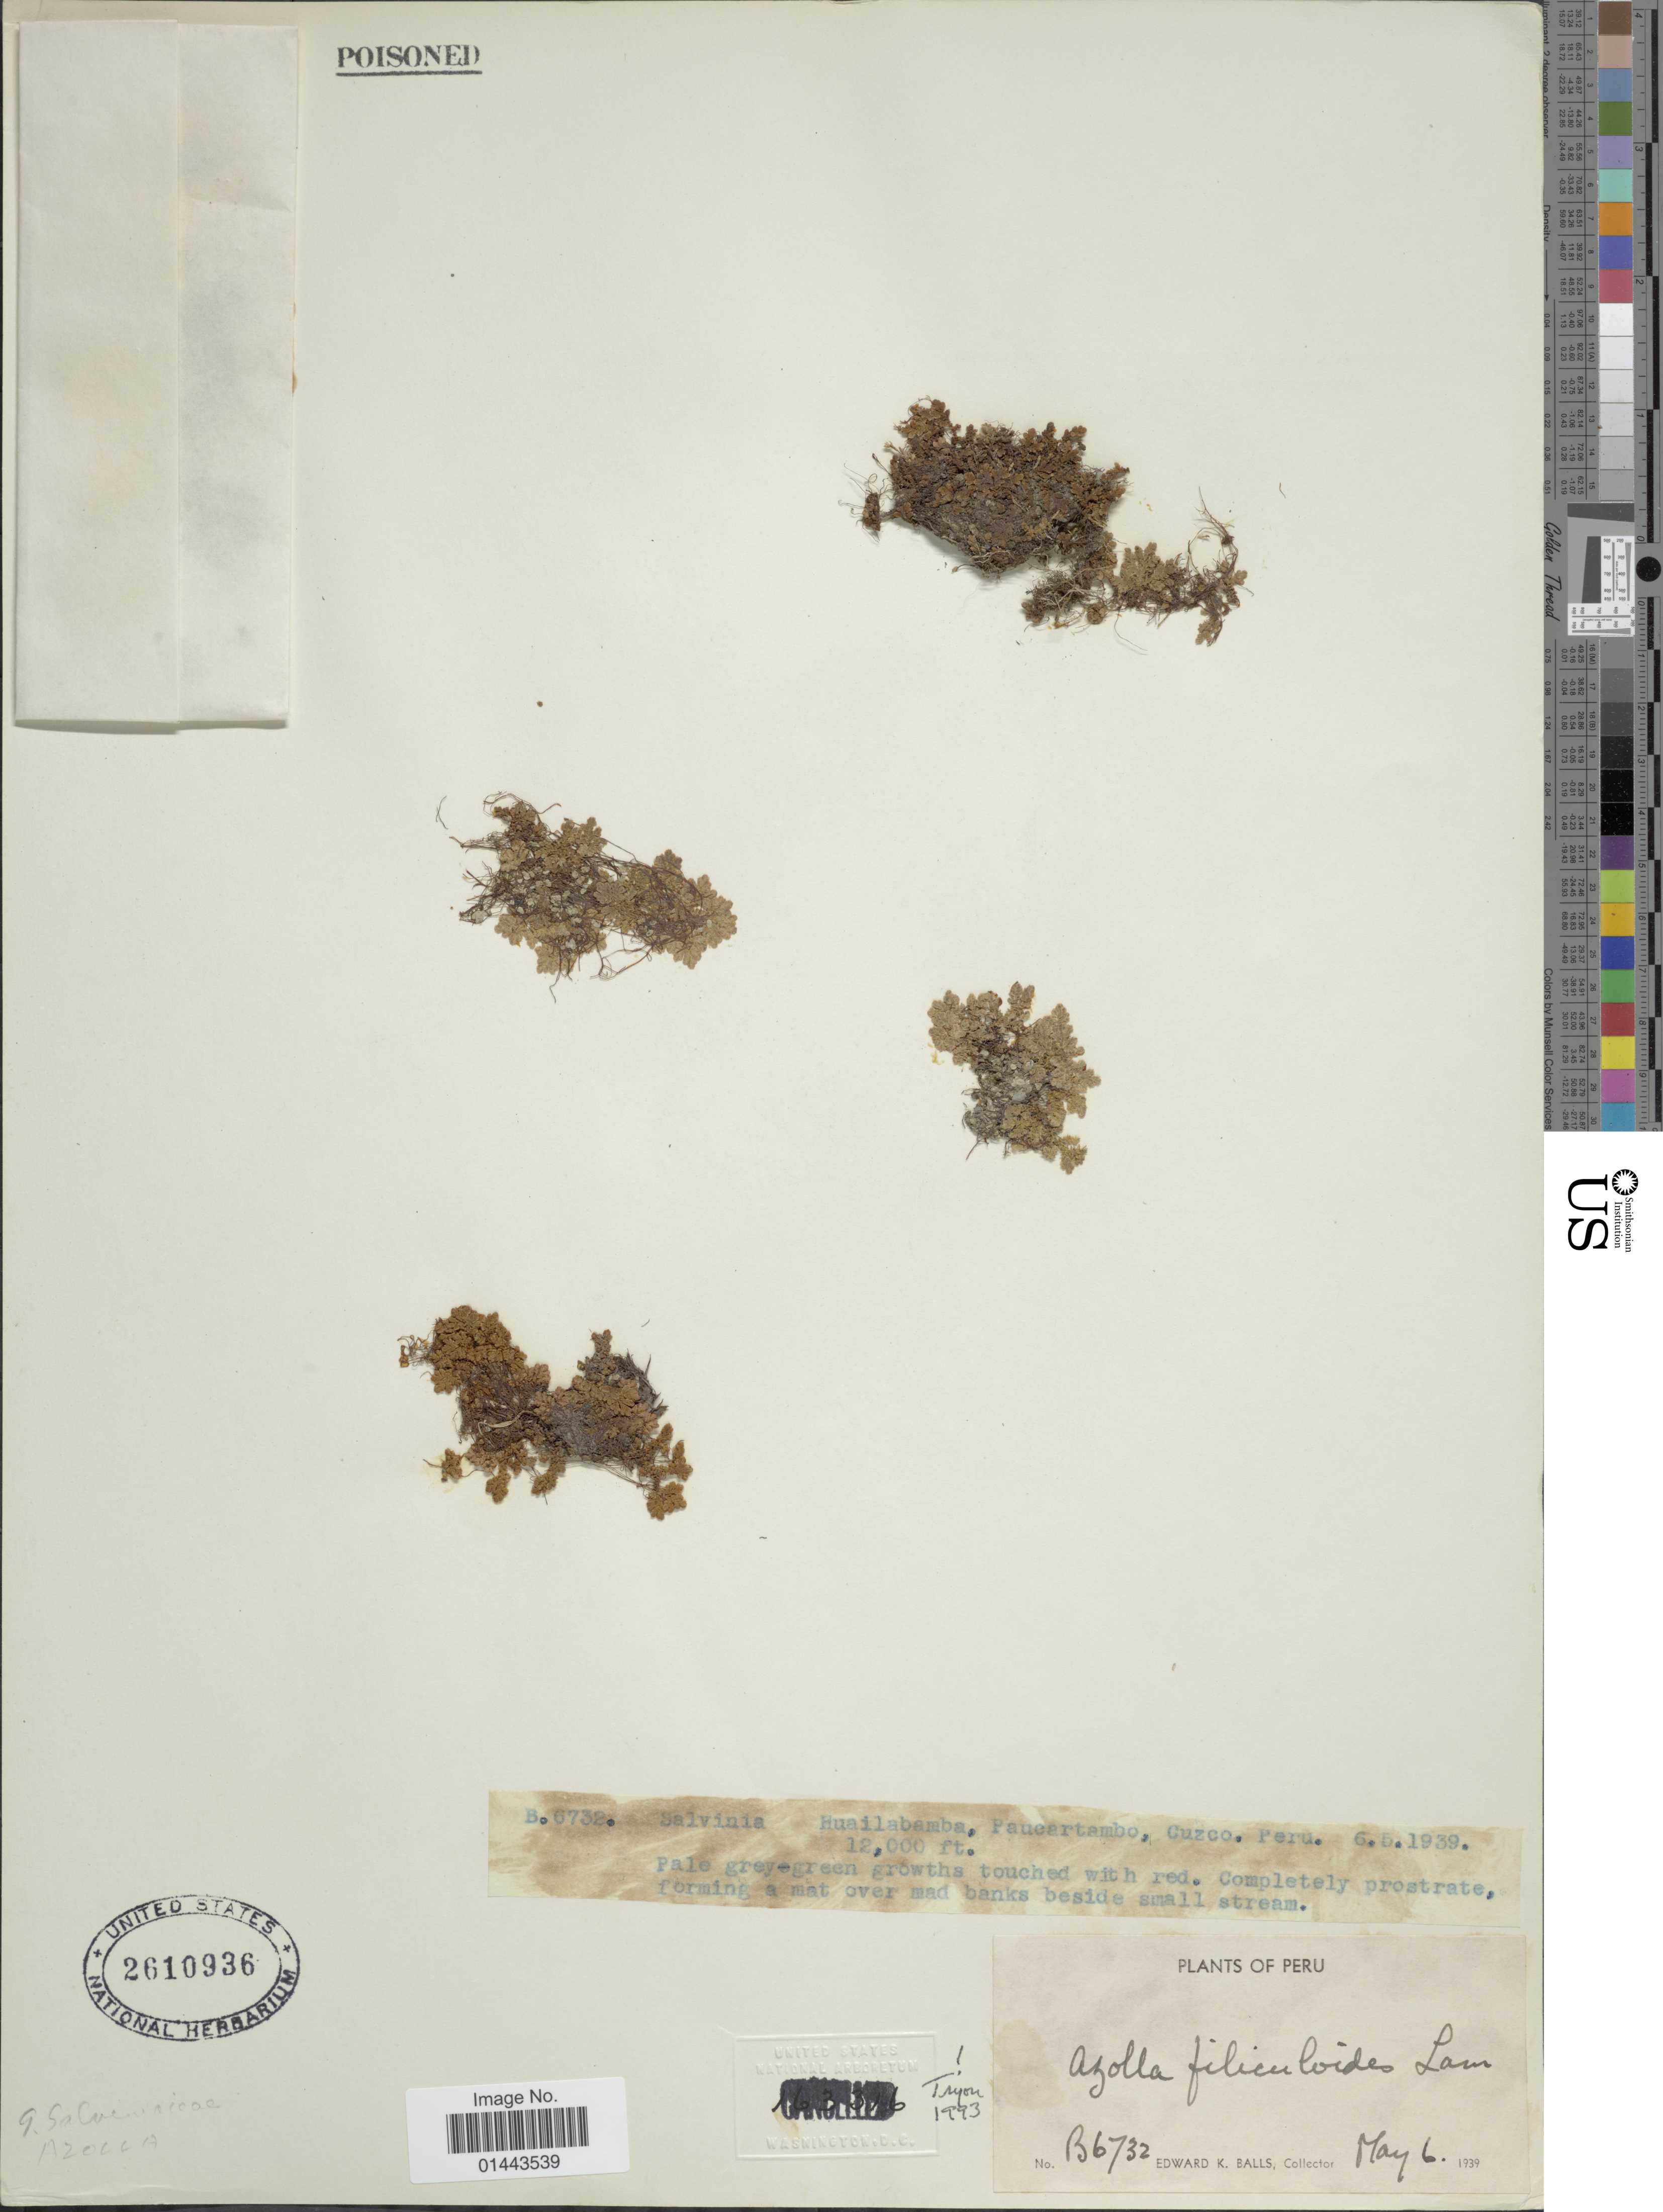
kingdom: Plantae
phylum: Tracheophyta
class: Polypodiopsida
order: Salviniales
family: Salviniaceae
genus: Azolla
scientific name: Azolla filiculoides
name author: Lam.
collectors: E. K. Balls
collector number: B6732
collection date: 1939-05-06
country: Peru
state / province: Cusco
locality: Salvinia. Huailabamba, Paucartambo, Cuzco.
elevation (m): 3658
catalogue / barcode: US 2610936